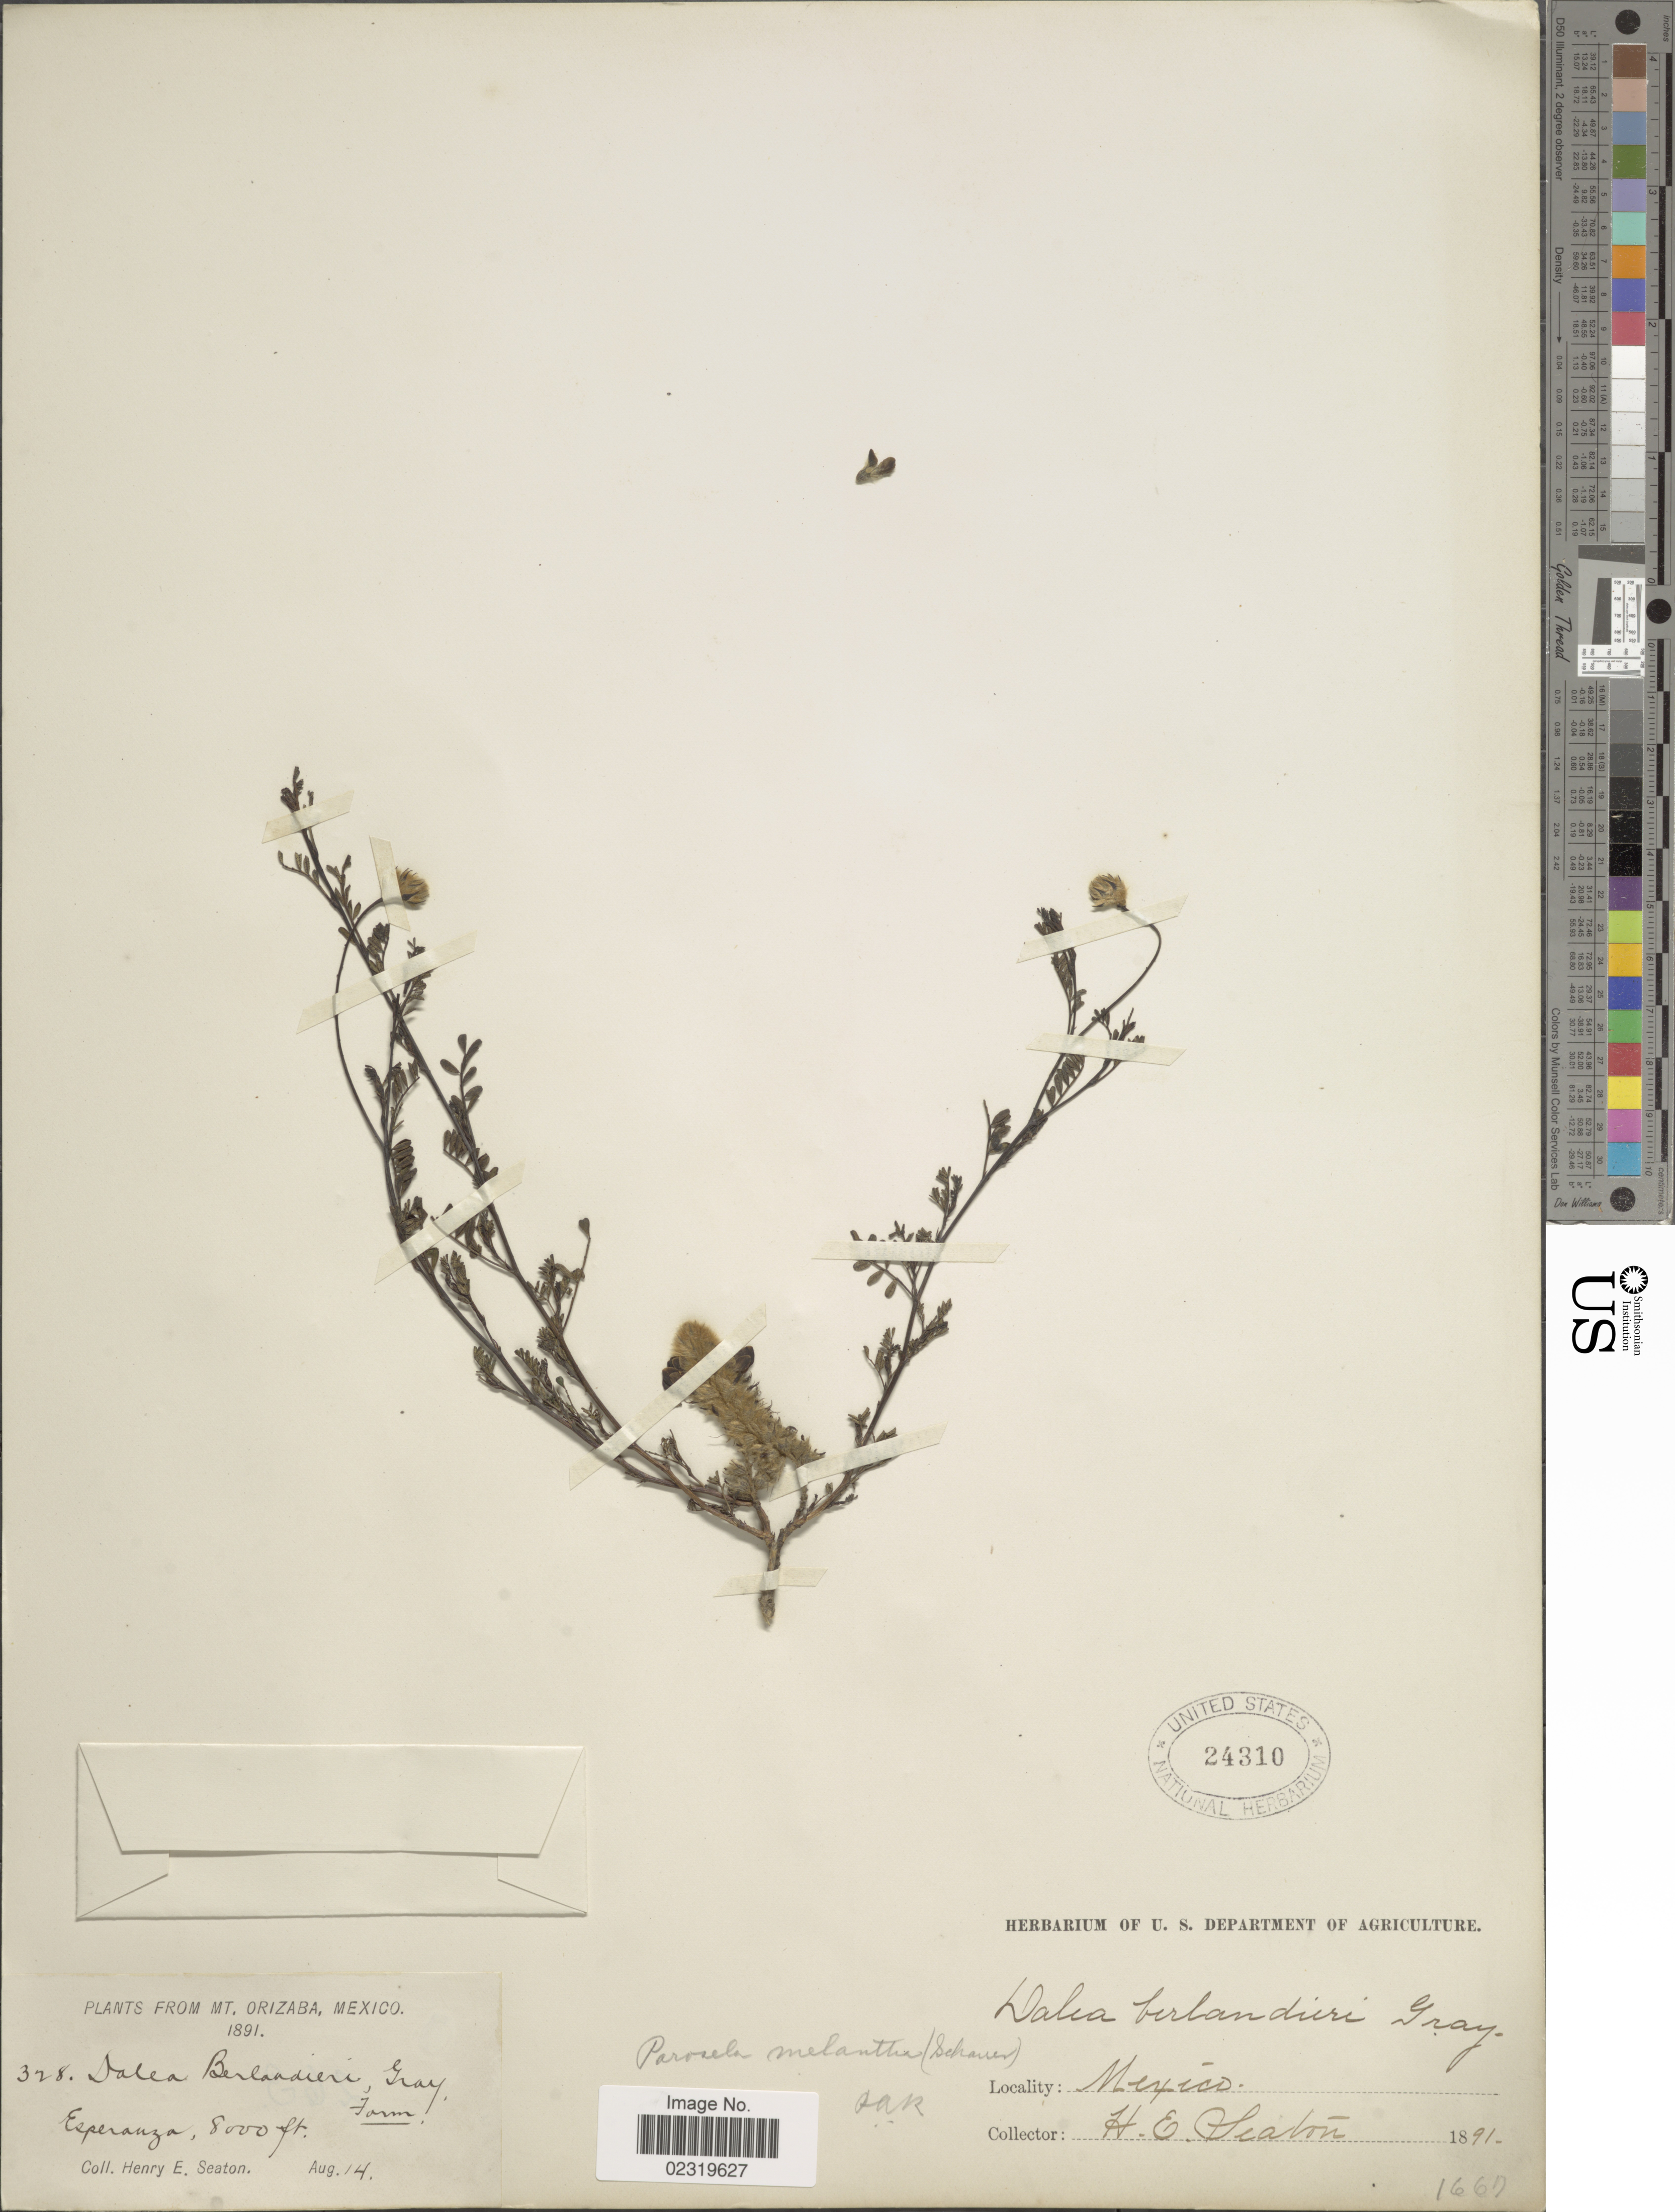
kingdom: Plantae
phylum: Tracheophyta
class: Magnoliopsida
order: Fabales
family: Fabaceae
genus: Dalea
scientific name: Dalea melantha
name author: S. Schauer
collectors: H. E. Seaton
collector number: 328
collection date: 1891-08-14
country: Mexico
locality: Mt. Orizaba, Esperanza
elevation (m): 2438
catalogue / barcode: US 24310